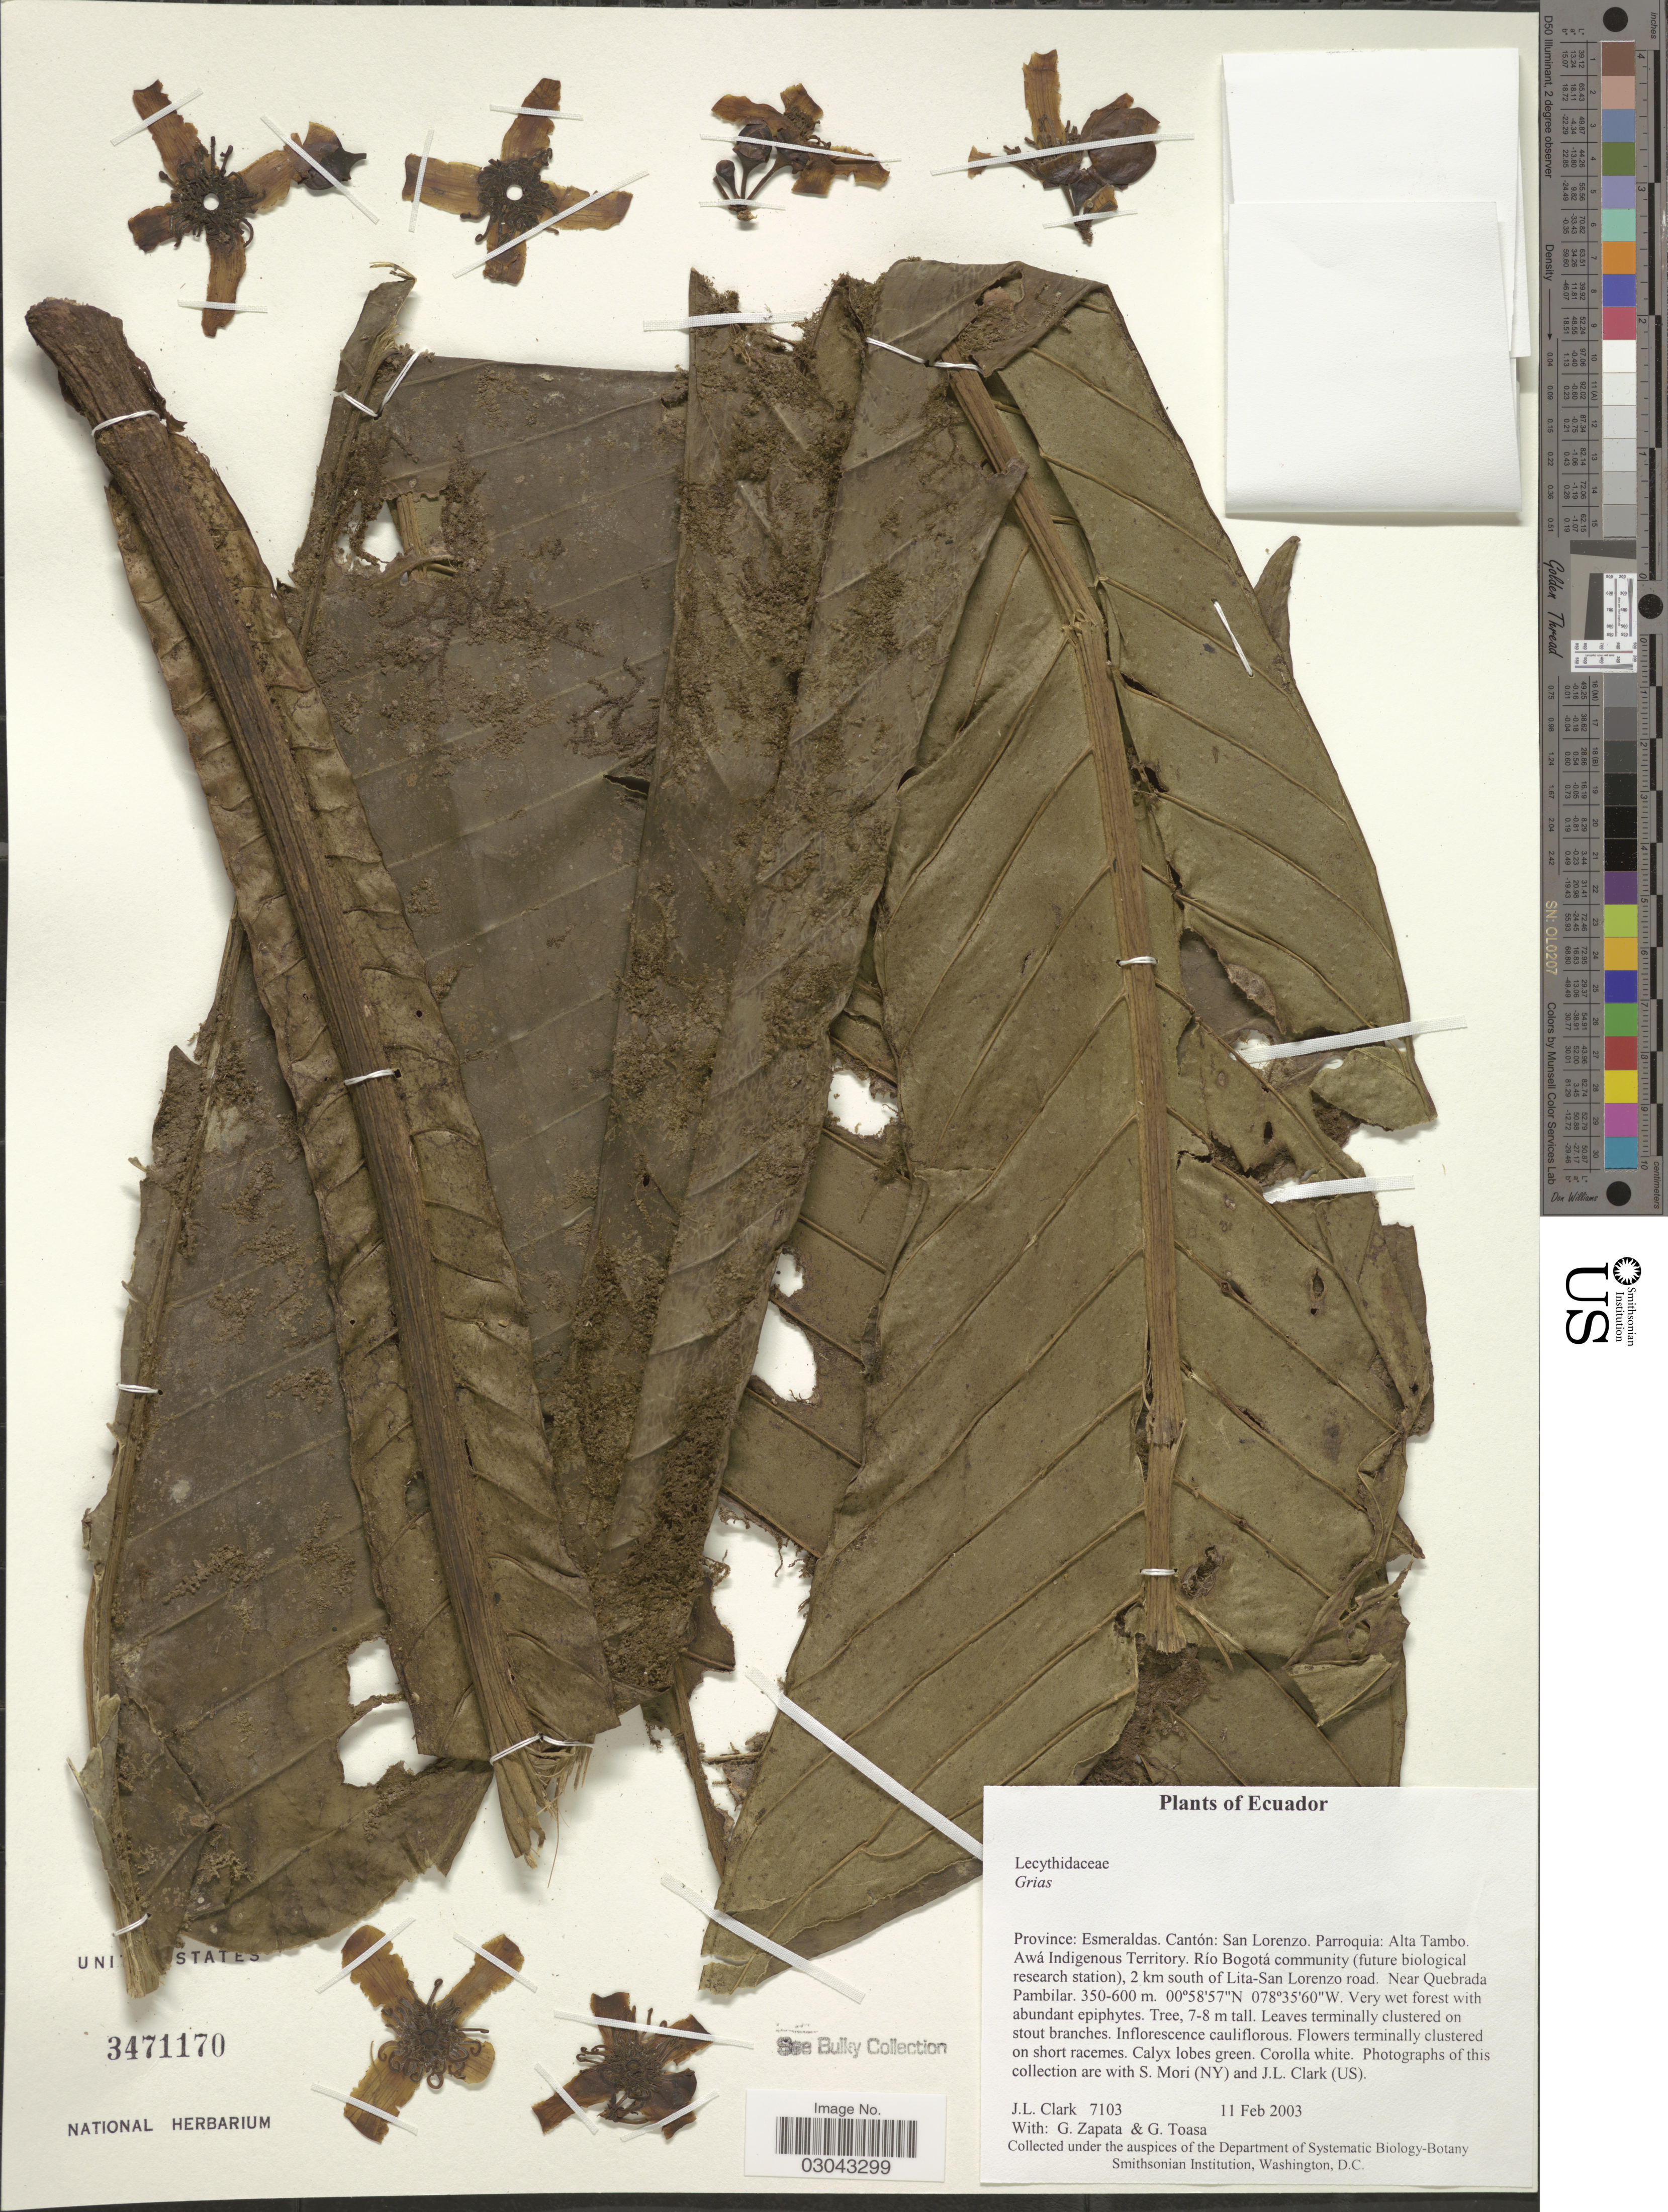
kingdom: Plantae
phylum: Tracheophyta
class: Magnoliopsida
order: Ericales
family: Lecythidaceae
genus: Grias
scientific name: Grias sp.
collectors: J. L. Clark, G. Zapata & G. Toasa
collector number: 7103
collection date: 2003-02-11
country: Ecuador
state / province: Esmeraldas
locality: Cantón: San Lorenzo, Parroquia: Parroquia: Alta Tambo, Awá Indigenous Territory, Río Bogotá community (future biological research station), 2 km south of Lita-San Lorenzo road, Near Quebrada Pambilar.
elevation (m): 350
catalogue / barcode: US 3471170